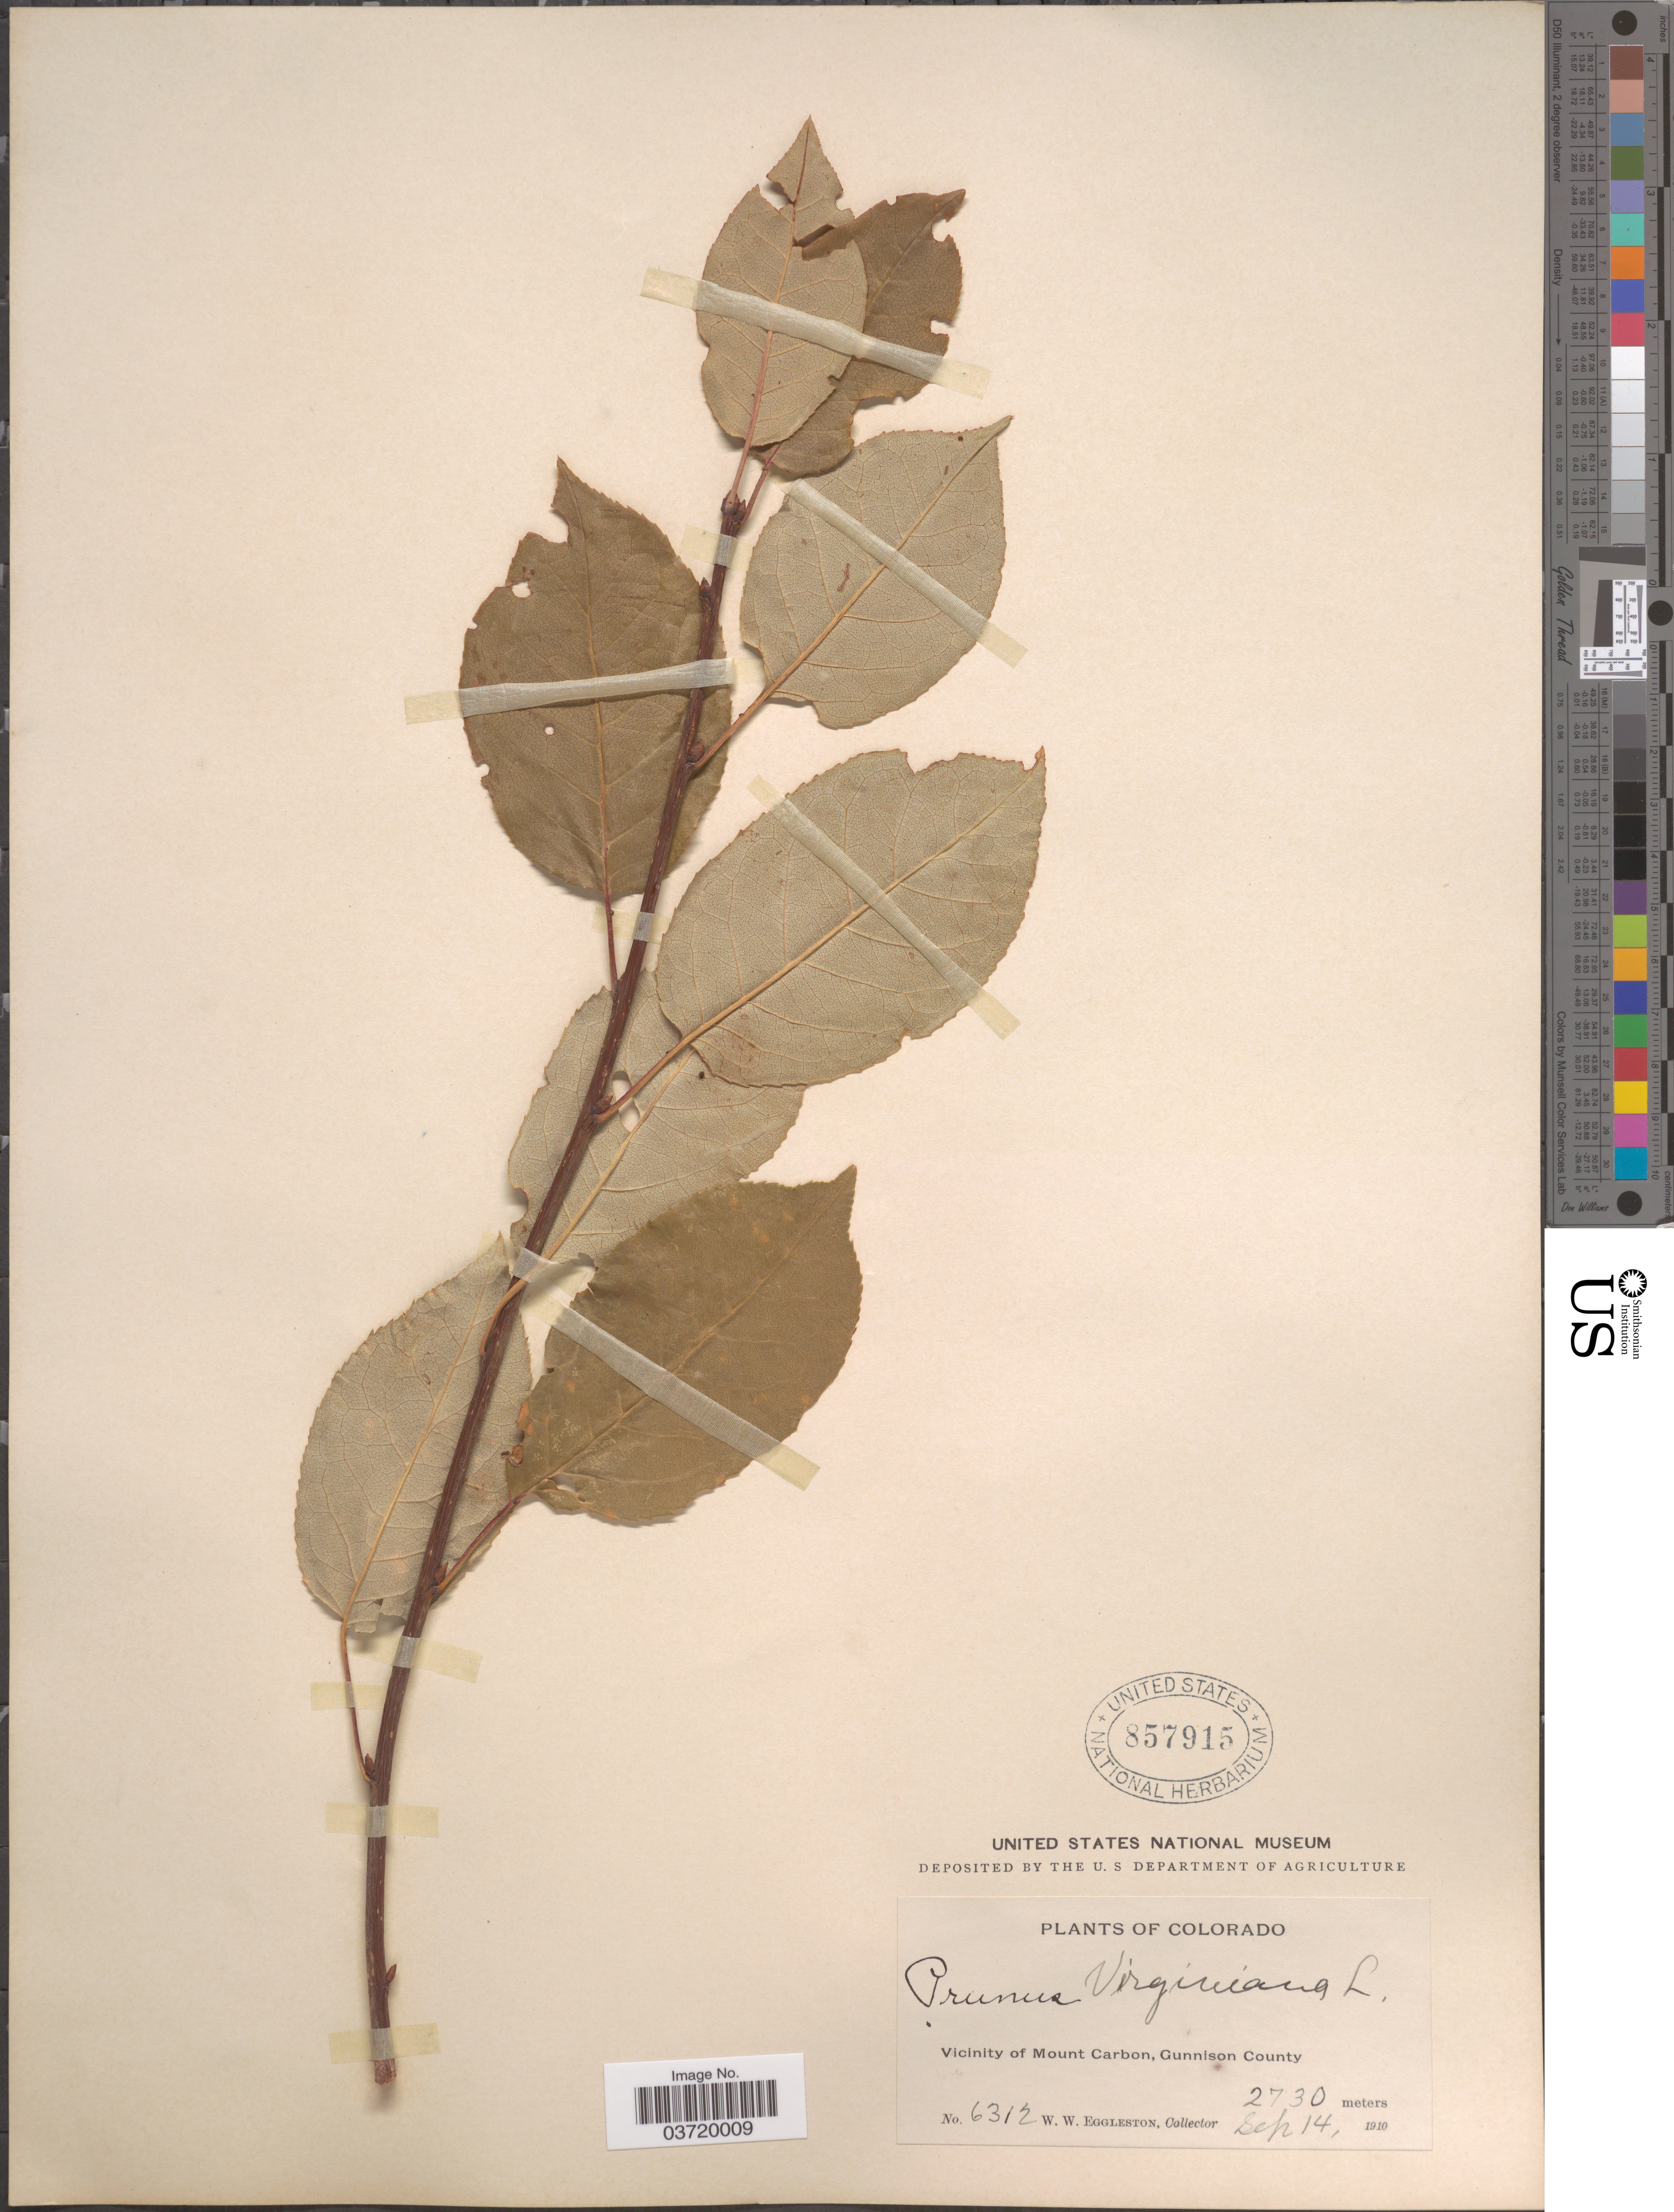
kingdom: Plantae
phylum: Tracheophyta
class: Magnoliopsida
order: Rosales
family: Rosaceae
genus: Prunus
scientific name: Prunus virginiana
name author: L.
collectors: W. W. Eggleston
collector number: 6312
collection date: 1910-09-14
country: United States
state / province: Colorado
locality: Vicinity of Mount Carbon, Gunnison County.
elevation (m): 2730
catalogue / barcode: US 857915